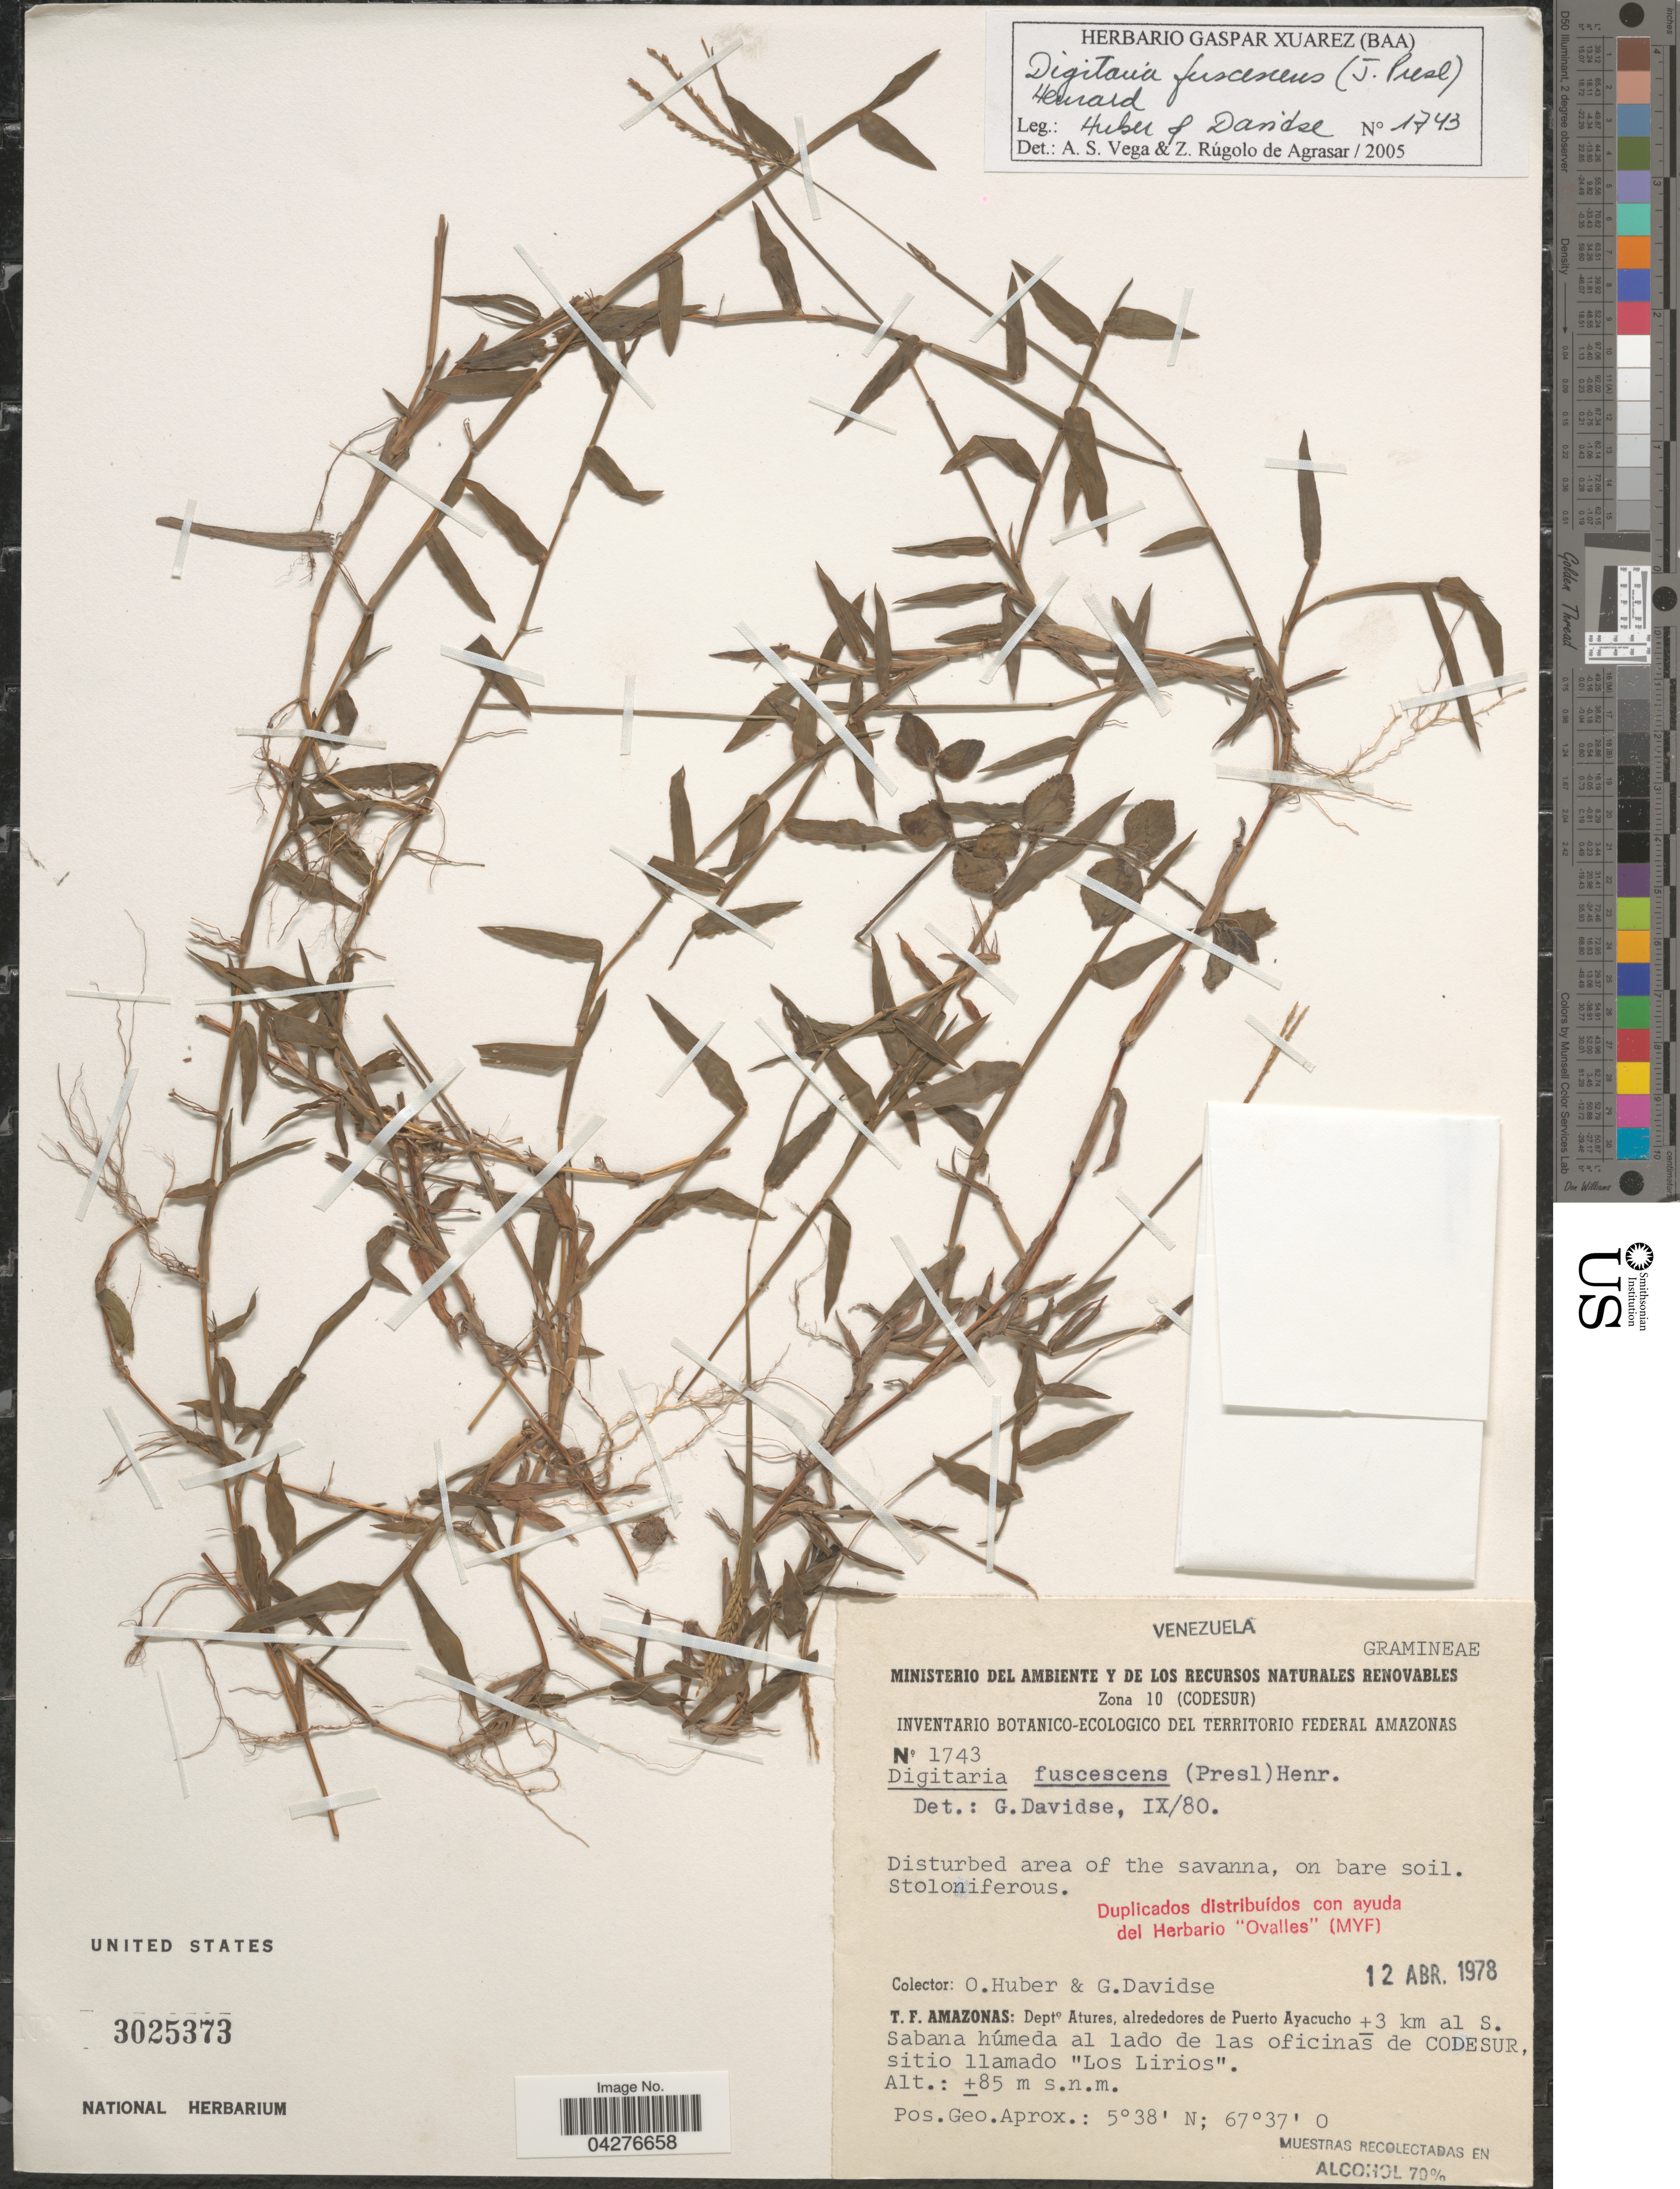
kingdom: Plantae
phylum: Tracheophyta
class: Liliopsida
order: Poales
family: Poaceae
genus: Digitaria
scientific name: Digitaria fuscescens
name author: (J. Presl) Henr.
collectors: O. Huber & G. Davidse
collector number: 1743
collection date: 1978-04-12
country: Venezuela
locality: Disturbed area of the savanna, on bare soil. T. F. Amazonas: Dept° Atures, alrededores de Puerto Ayacucho ± 3 km al S. Sabana húmeda al lado de las oficinas de Codesur, sitio llamado "Los Lirios".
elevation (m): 85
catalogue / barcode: US 3025373